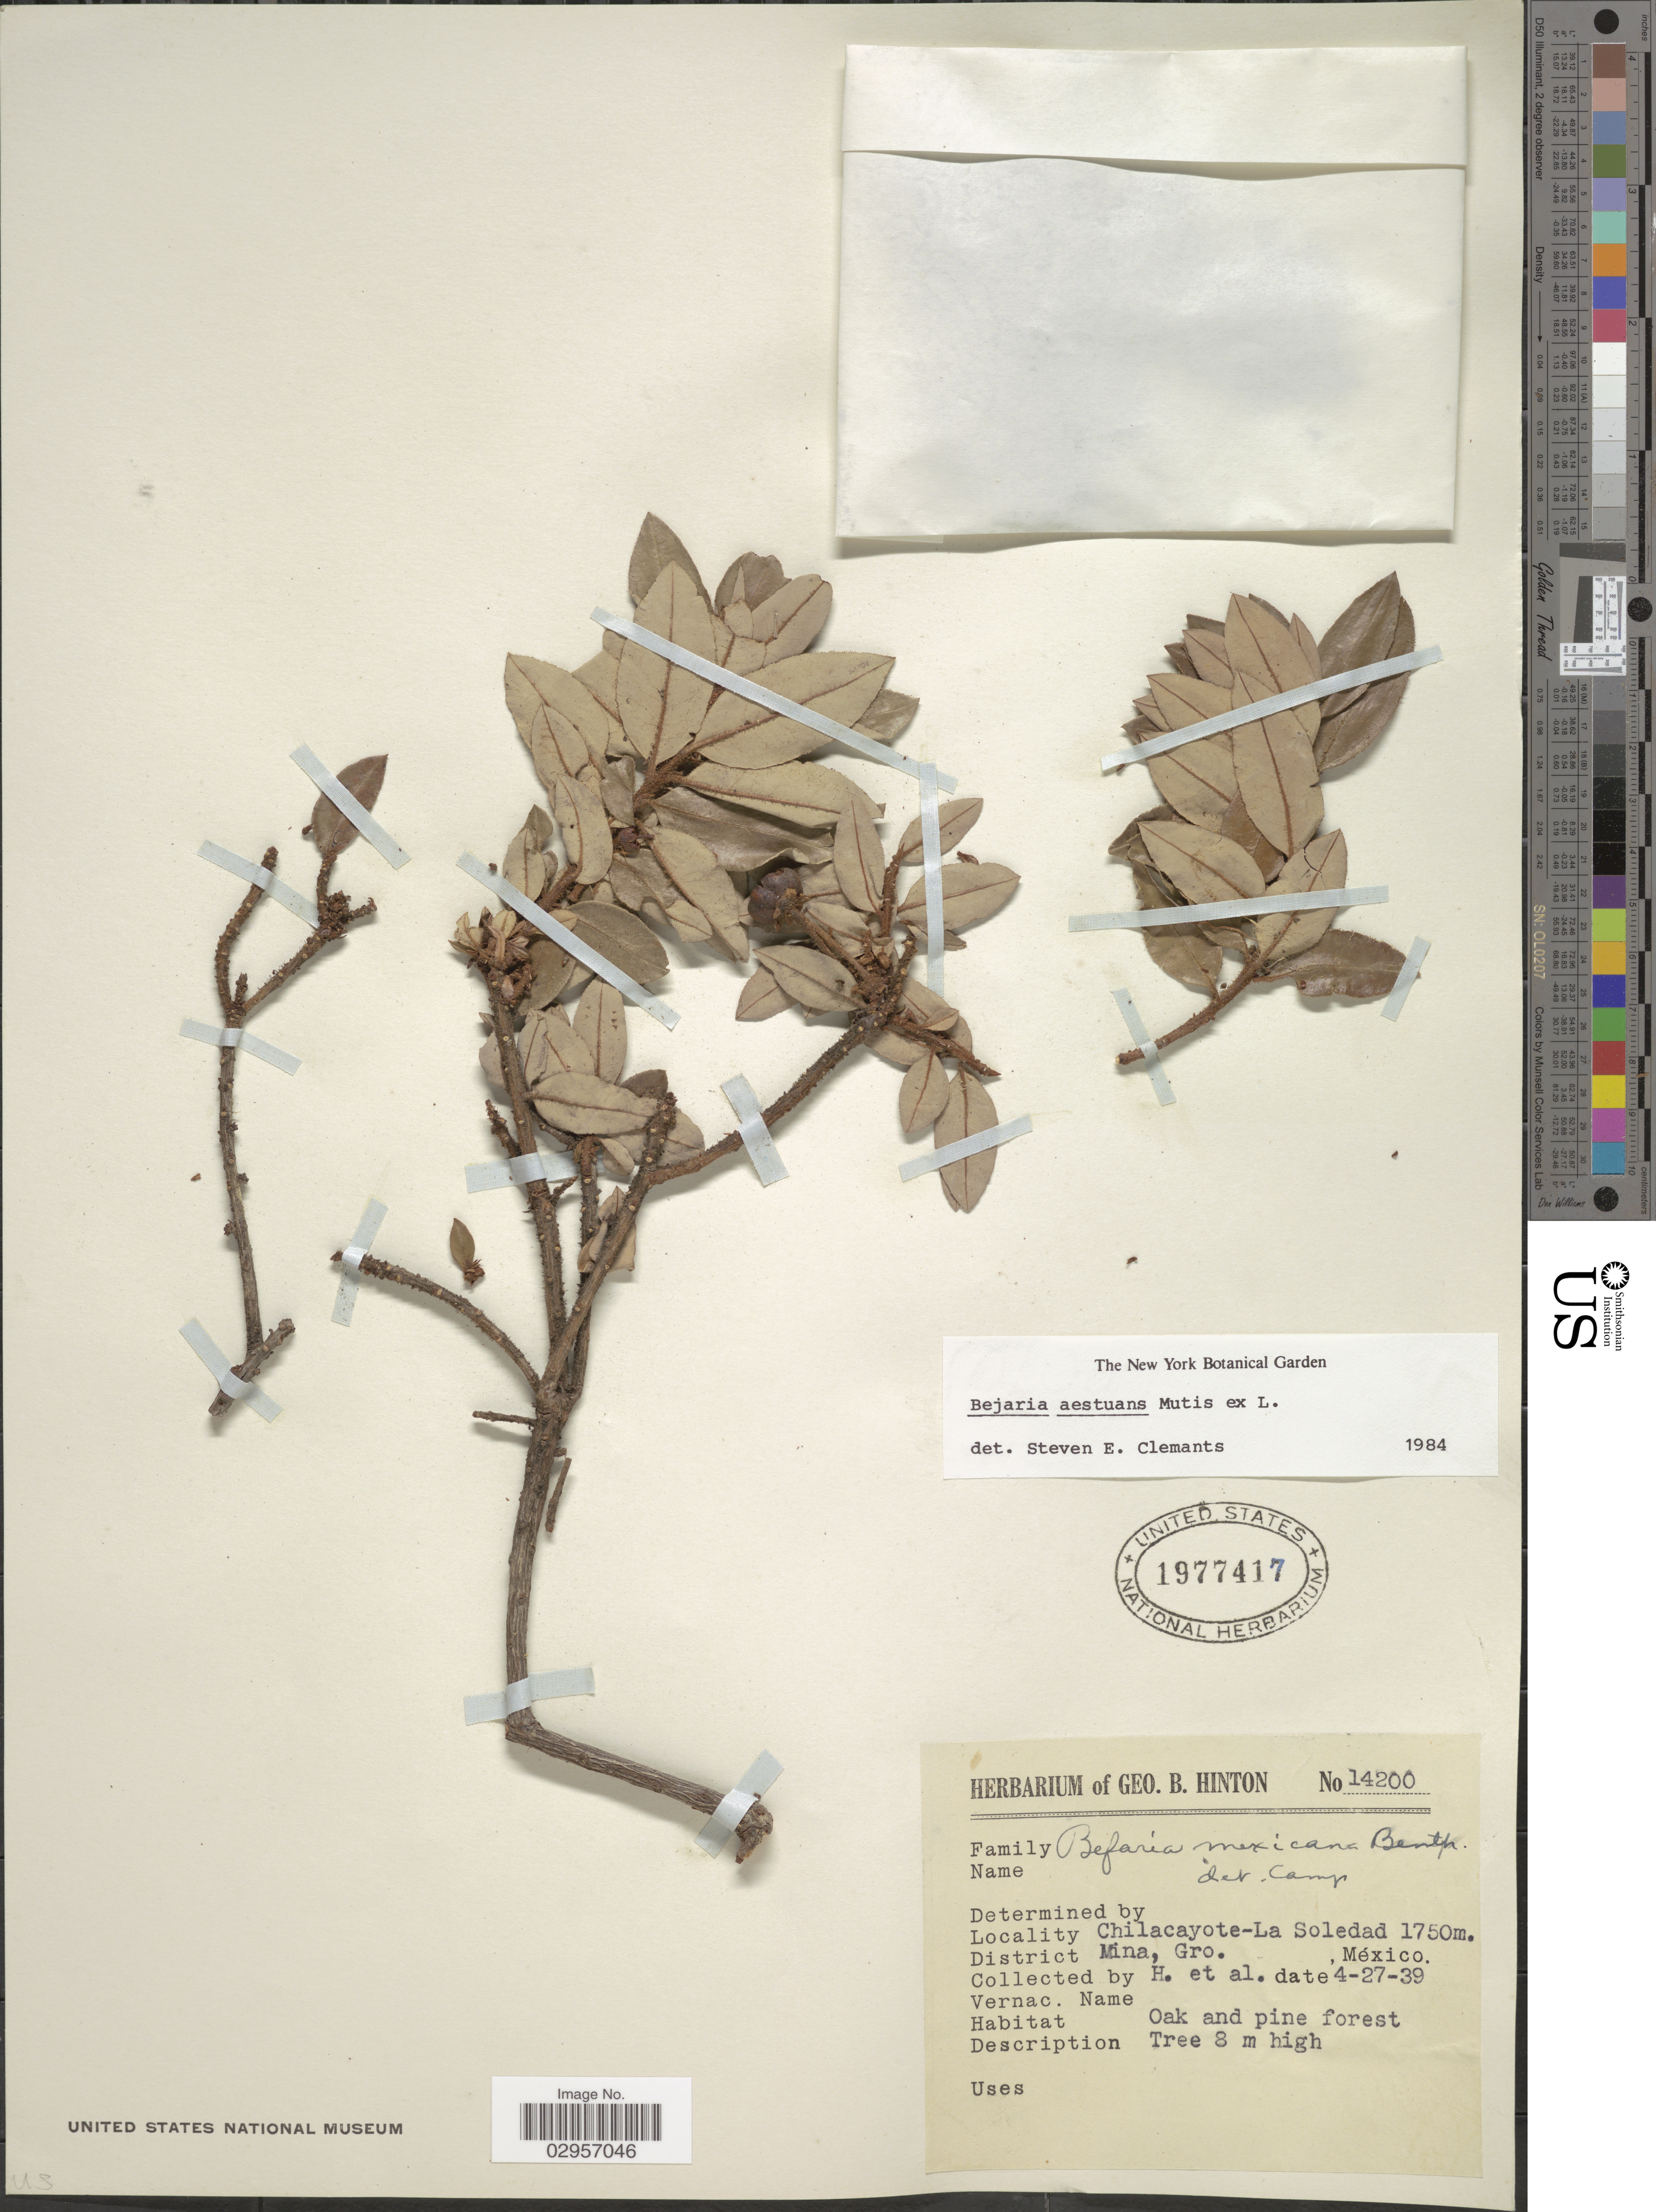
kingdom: Plantae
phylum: Tracheophyta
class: Magnoliopsida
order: Ericales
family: Ericaceae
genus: Befaria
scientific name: Befaria aestuans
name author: Mutis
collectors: G. B. Hinton & et al.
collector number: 14200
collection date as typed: Transcribed d/m/y: 27/4/39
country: Mexico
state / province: Guerrero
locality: Chilacayote-La Soledad, District Mina, Gro.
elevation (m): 1750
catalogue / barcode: US 1977417